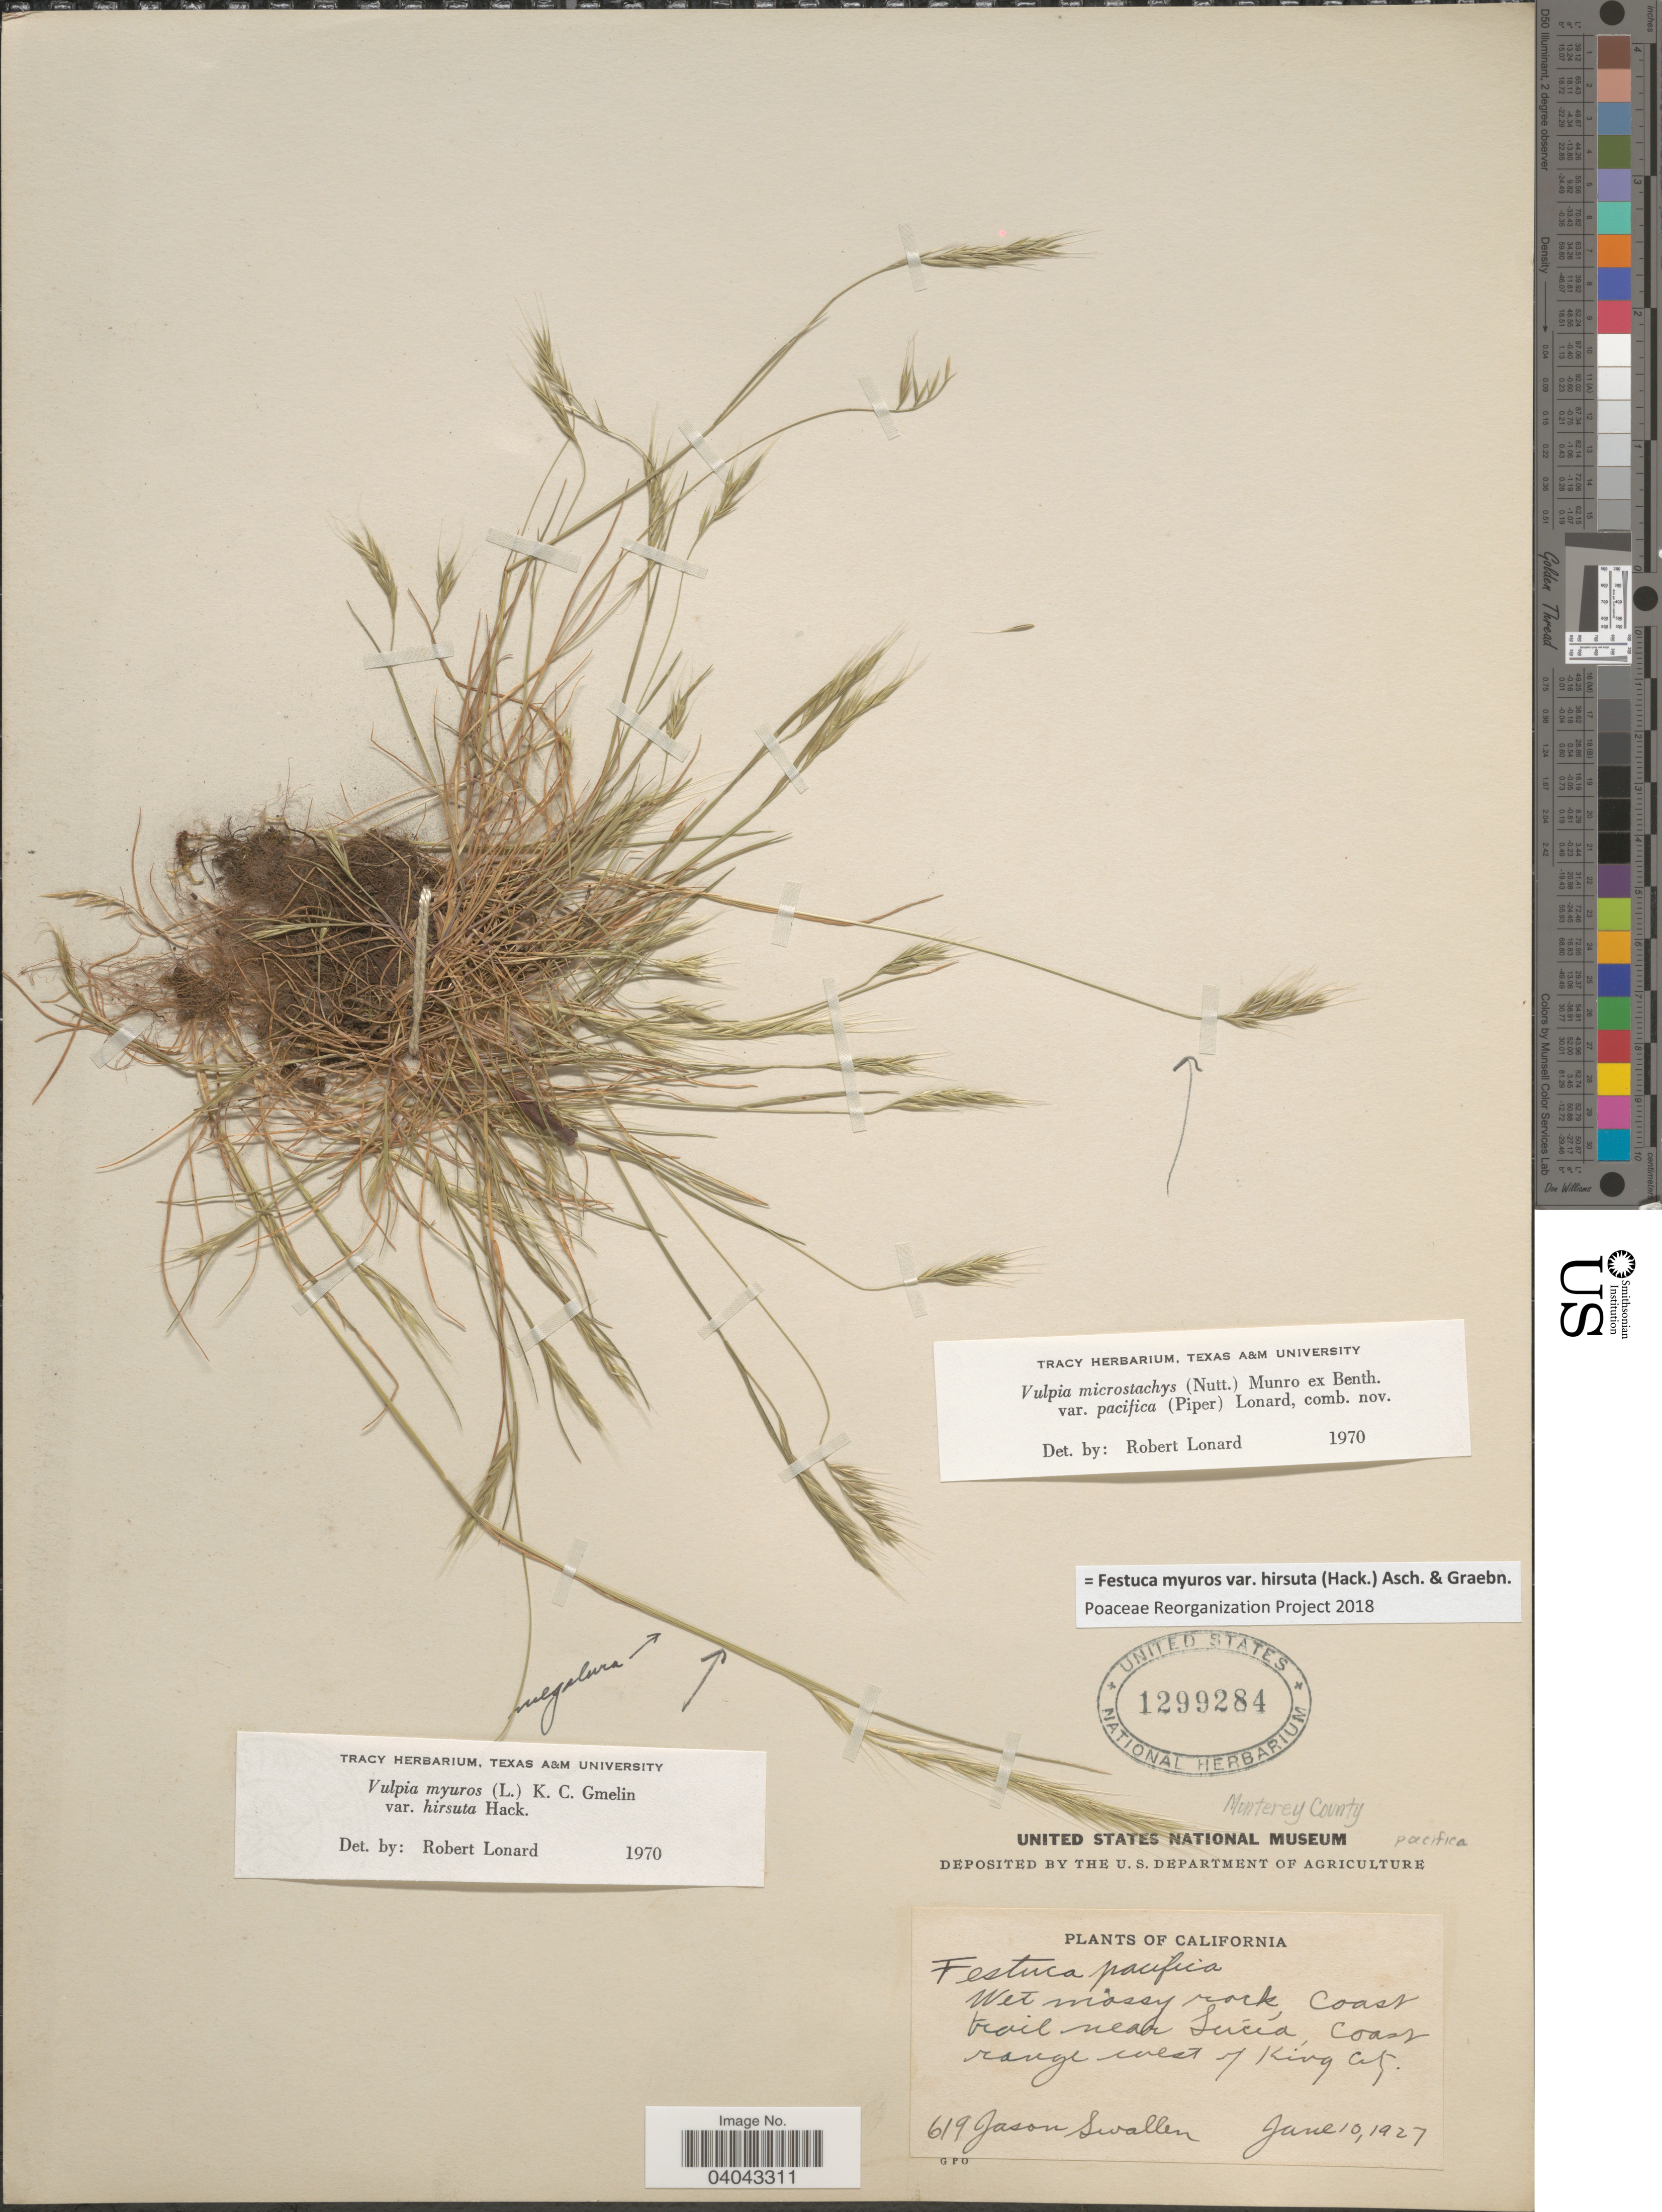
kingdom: Plantae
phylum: Tracheophyta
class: Liliopsida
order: Poales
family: Poaceae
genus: Festuca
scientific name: Festuca myuros var. hirsuta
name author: (Hack.) Asch. & Graebn.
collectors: J. R. Swallen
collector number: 619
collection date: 1927-06-10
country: United States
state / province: California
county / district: Monterey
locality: Wet mossy rock, Coast trail near Lucia, Coast range west of King City. Monterey County.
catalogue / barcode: US 1299284